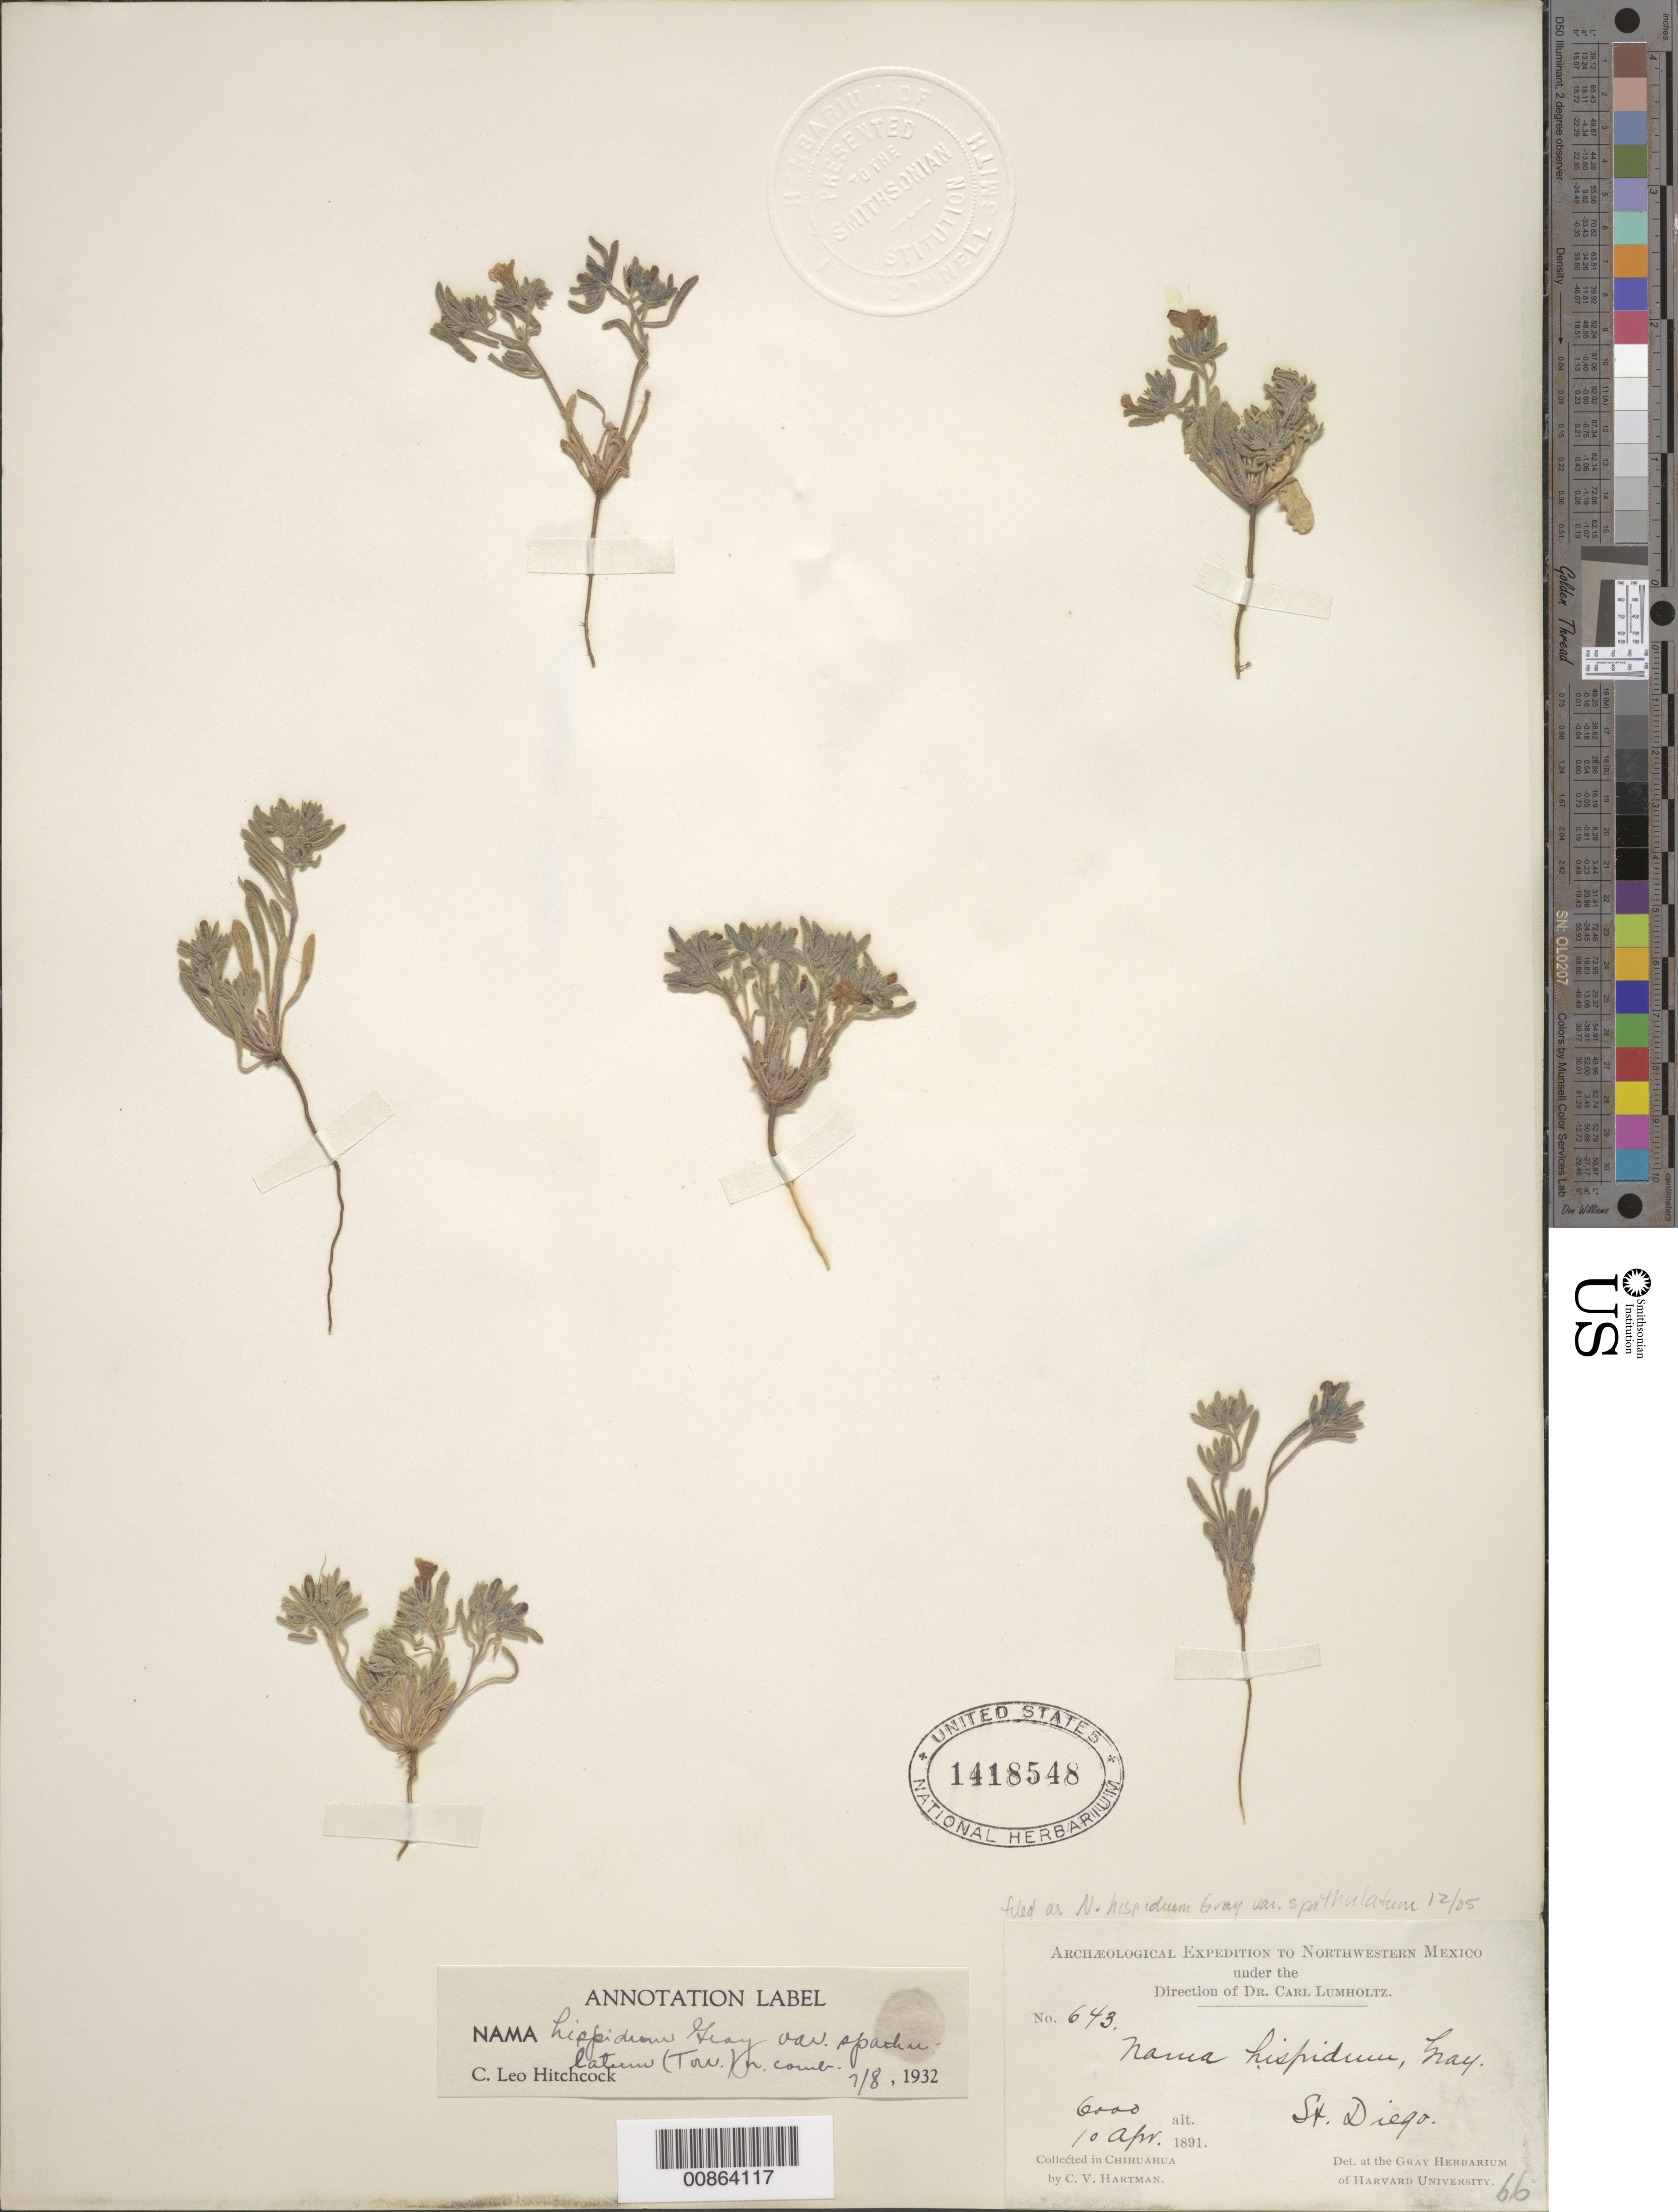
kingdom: Plantae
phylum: Tracheophyta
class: Magnoliopsida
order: Boraginales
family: Namaceae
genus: Nama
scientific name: Nama hispida var. spathulatum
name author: (Torr.) C.L. Hitchc.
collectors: C. V. Hartman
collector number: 643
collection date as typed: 10 Apr 1891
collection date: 1891-04-10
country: Mexico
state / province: Chihuahua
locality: St. Diego, Chihuahua.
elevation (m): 1829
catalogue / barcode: US 1418548